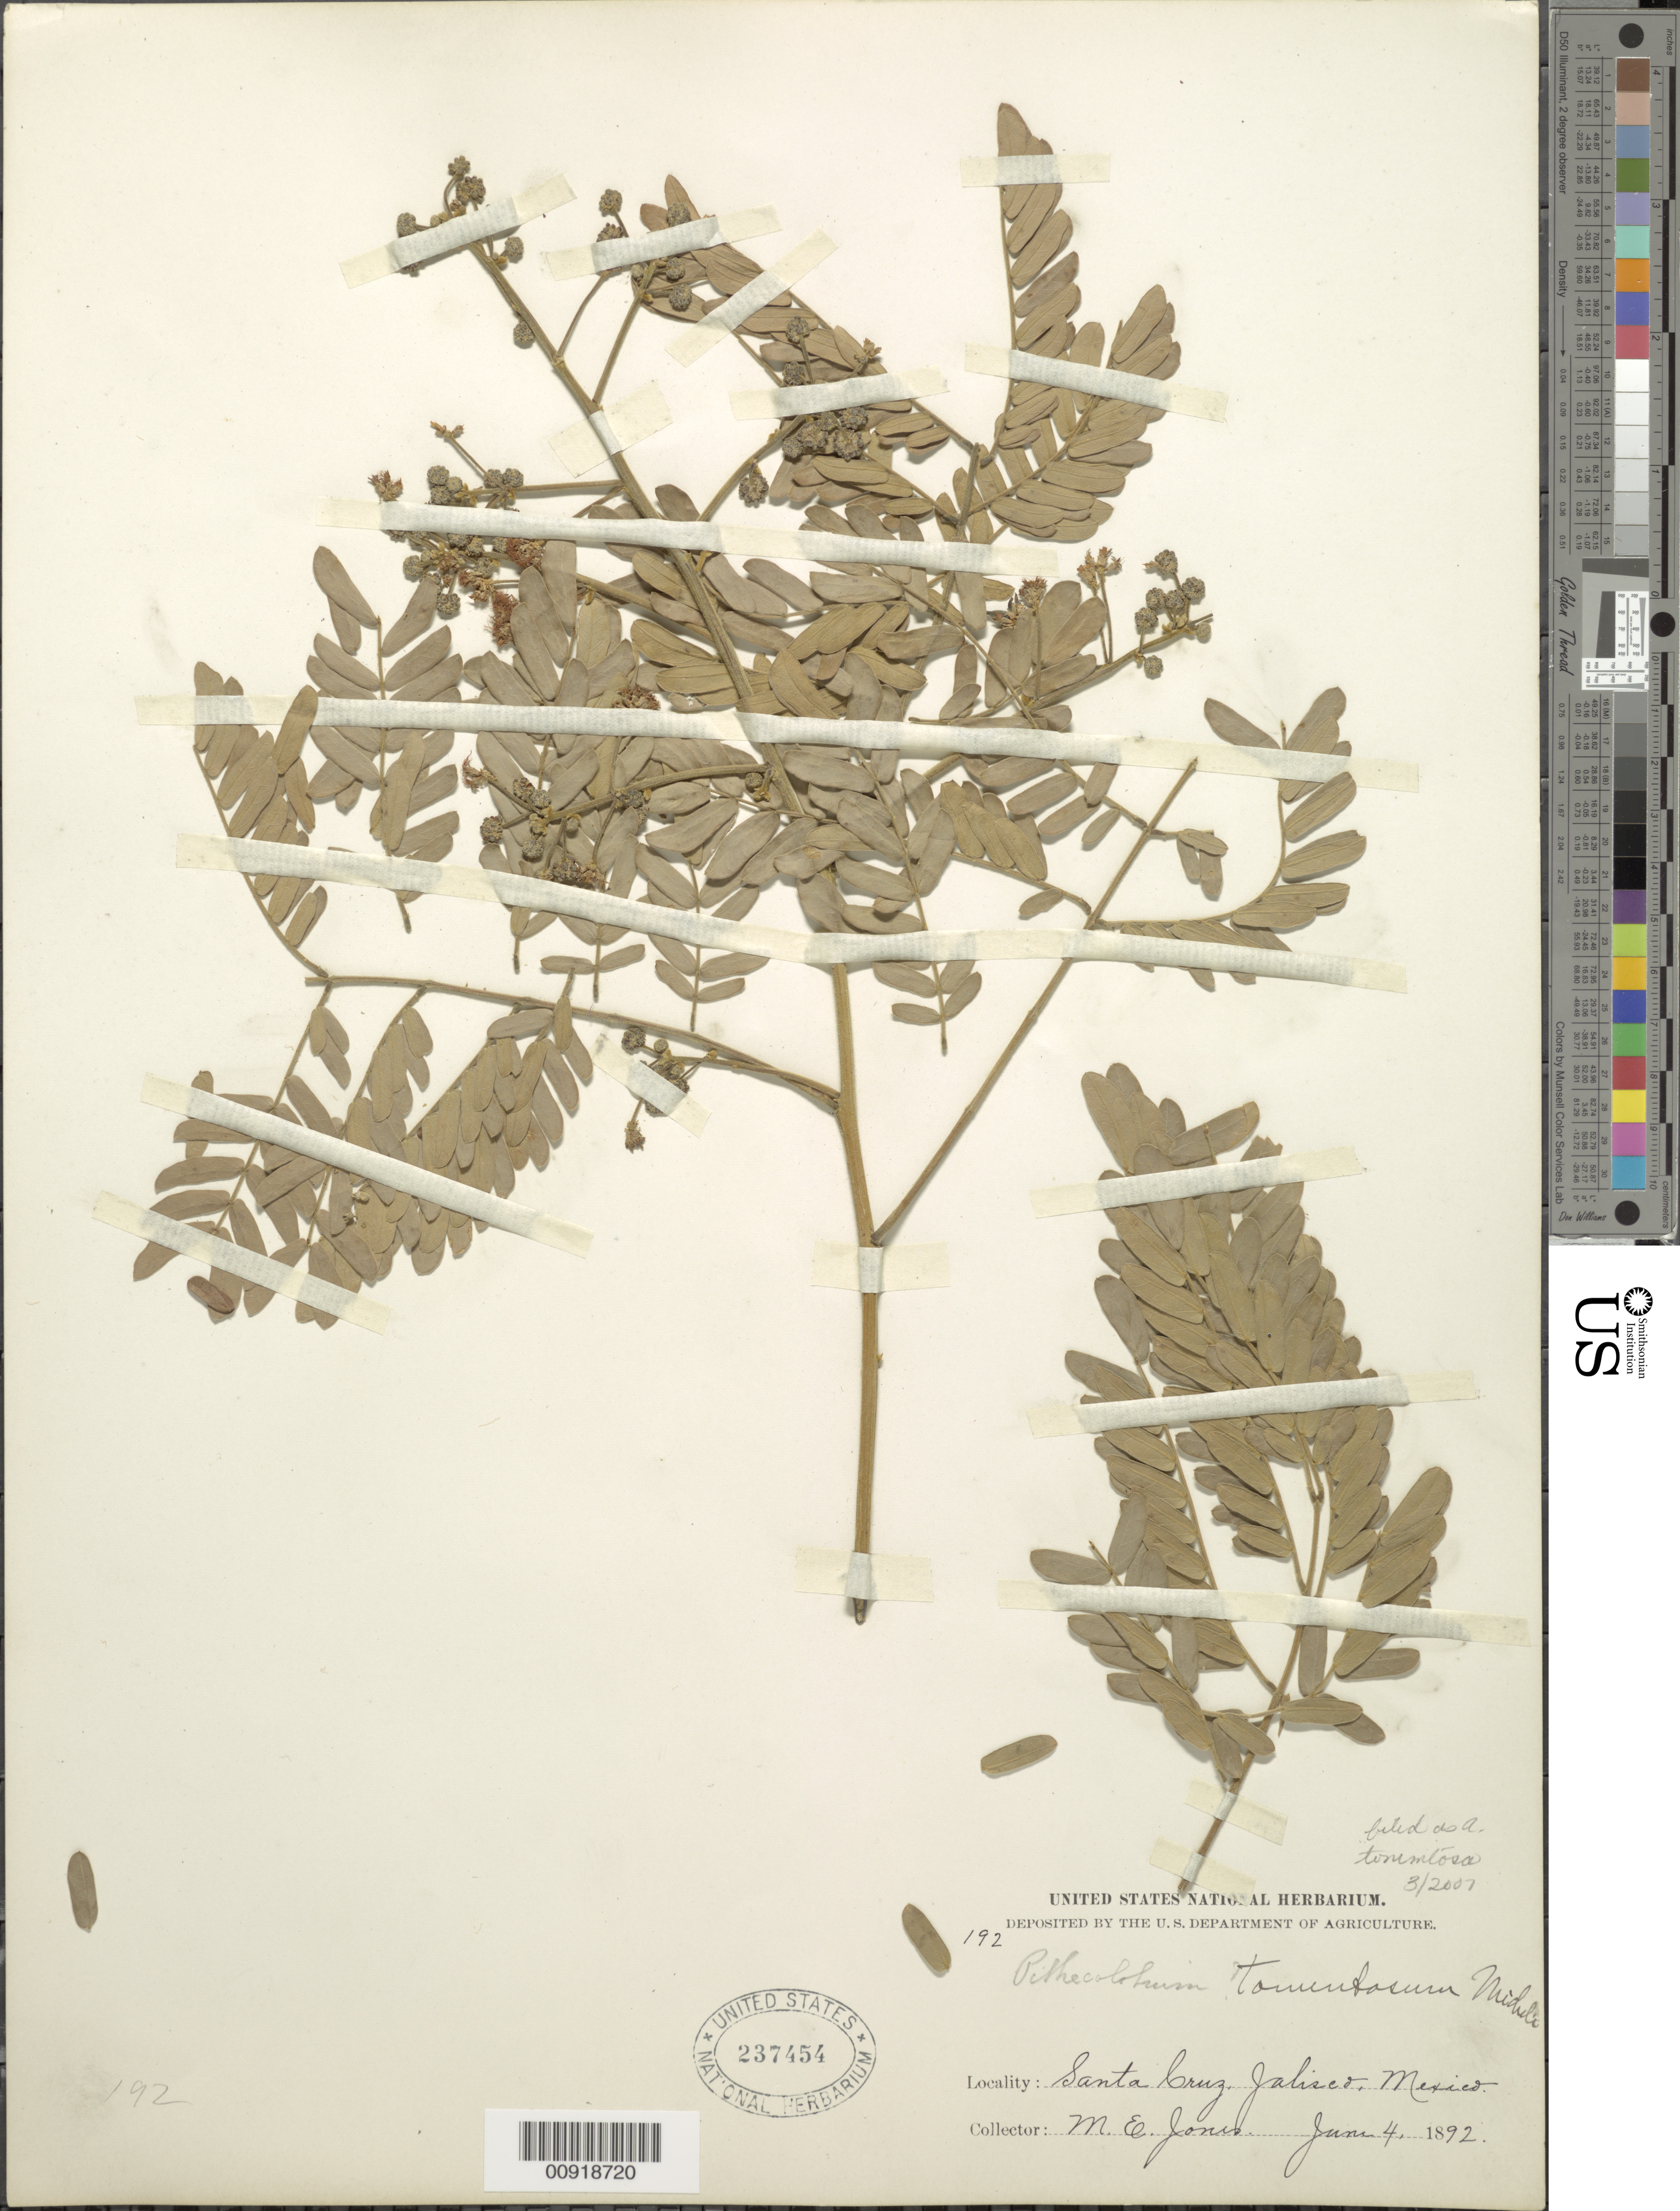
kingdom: Plantae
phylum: Tracheophyta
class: Magnoliopsida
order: Fabales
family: Fabaceae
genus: Pseudalbizzia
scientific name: Pseudalbizzia tomentosa var. tomentosa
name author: (Micheli) Koenen & Duno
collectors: M. E. Jones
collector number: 192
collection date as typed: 04 Jun 1892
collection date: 1892-06-04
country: Mexico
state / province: Jalisco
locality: Santa Cruz, Jalisco.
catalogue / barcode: US 237454